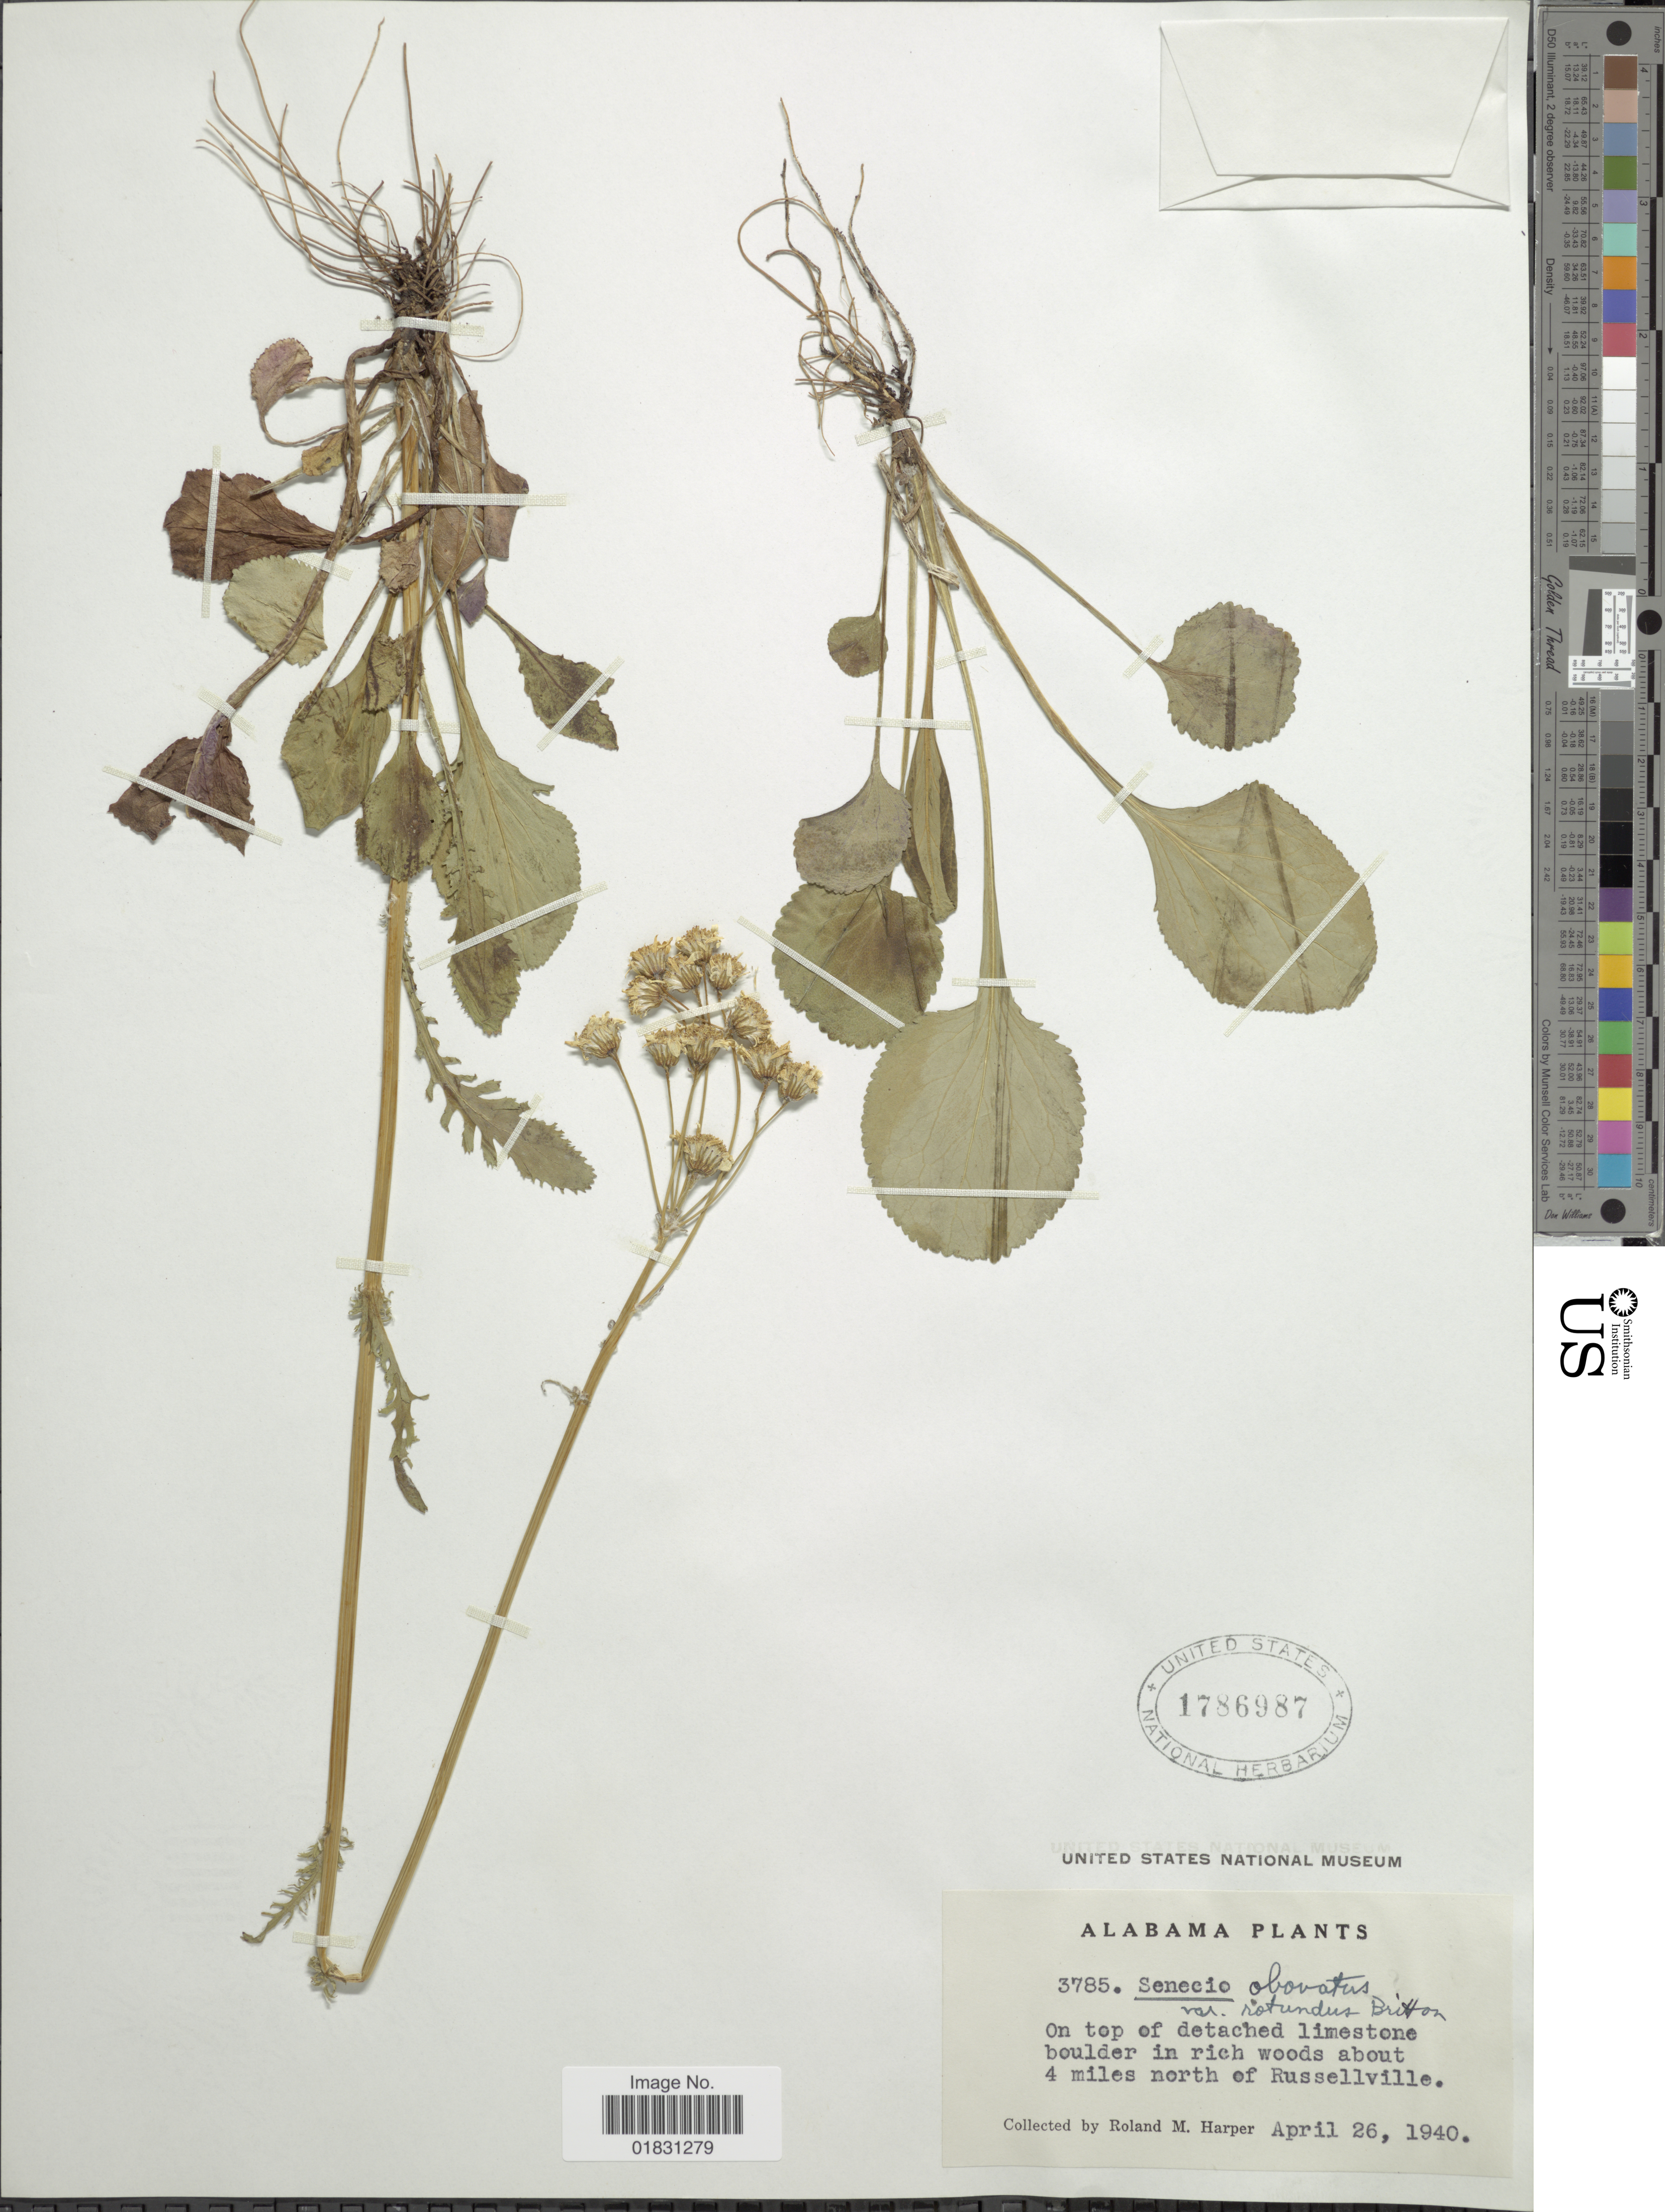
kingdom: Plantae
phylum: Tracheophyta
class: Magnoliopsida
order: Asterales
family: Asteraceae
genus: Packera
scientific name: Packera obovata var. rotundus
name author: Britton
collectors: R. M. Harper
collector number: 3785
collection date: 1940-04-26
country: United States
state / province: Alabama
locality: On top of deatched limestone boulder in rich woods about 4 mile north of Russelville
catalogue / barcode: US 1786987